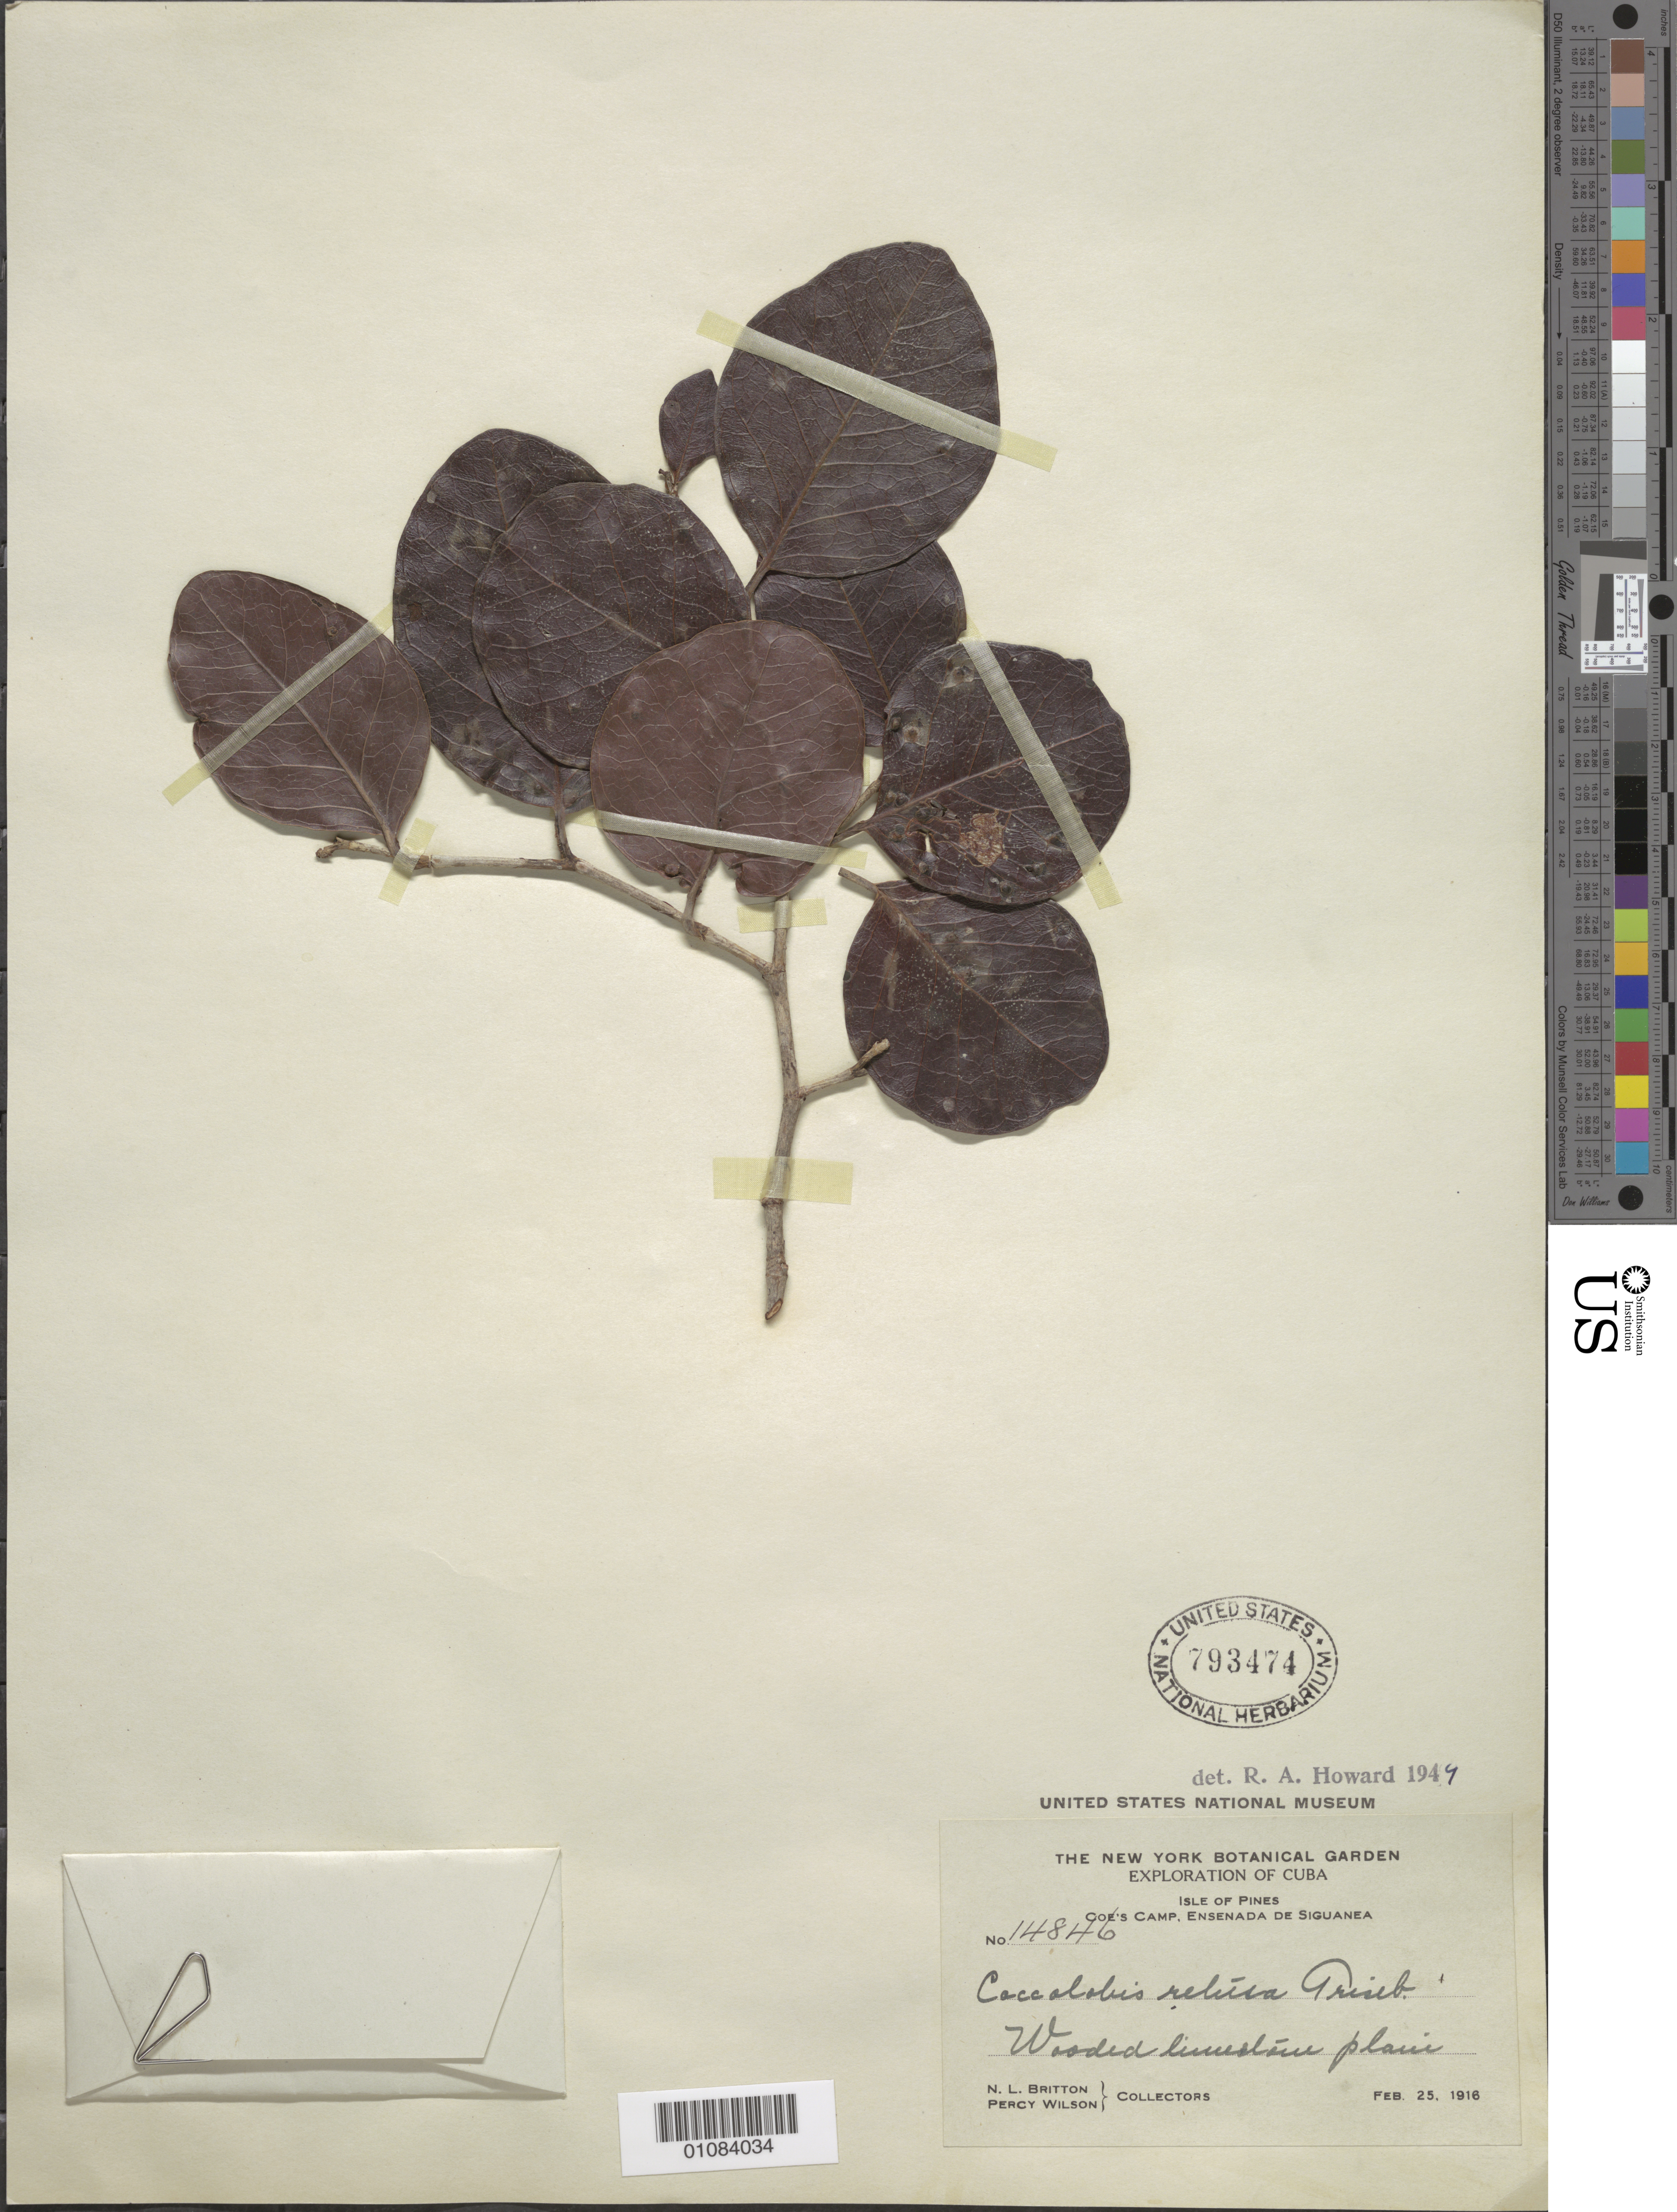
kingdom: Plantae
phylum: Tracheophyta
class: Magnoliopsida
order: Caryophyllales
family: Polygonaceae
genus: Coccoloba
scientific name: Coccoloba retusa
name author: Griseb.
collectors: N. Britton & P. Wilson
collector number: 14846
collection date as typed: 25 Feb 1916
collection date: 1916-02-25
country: Cuba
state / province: Isla de La Juventud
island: Isla de la Juventud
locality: Isle of Pines Coe's Camp, Ensenade de Siguanea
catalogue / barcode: US 793474